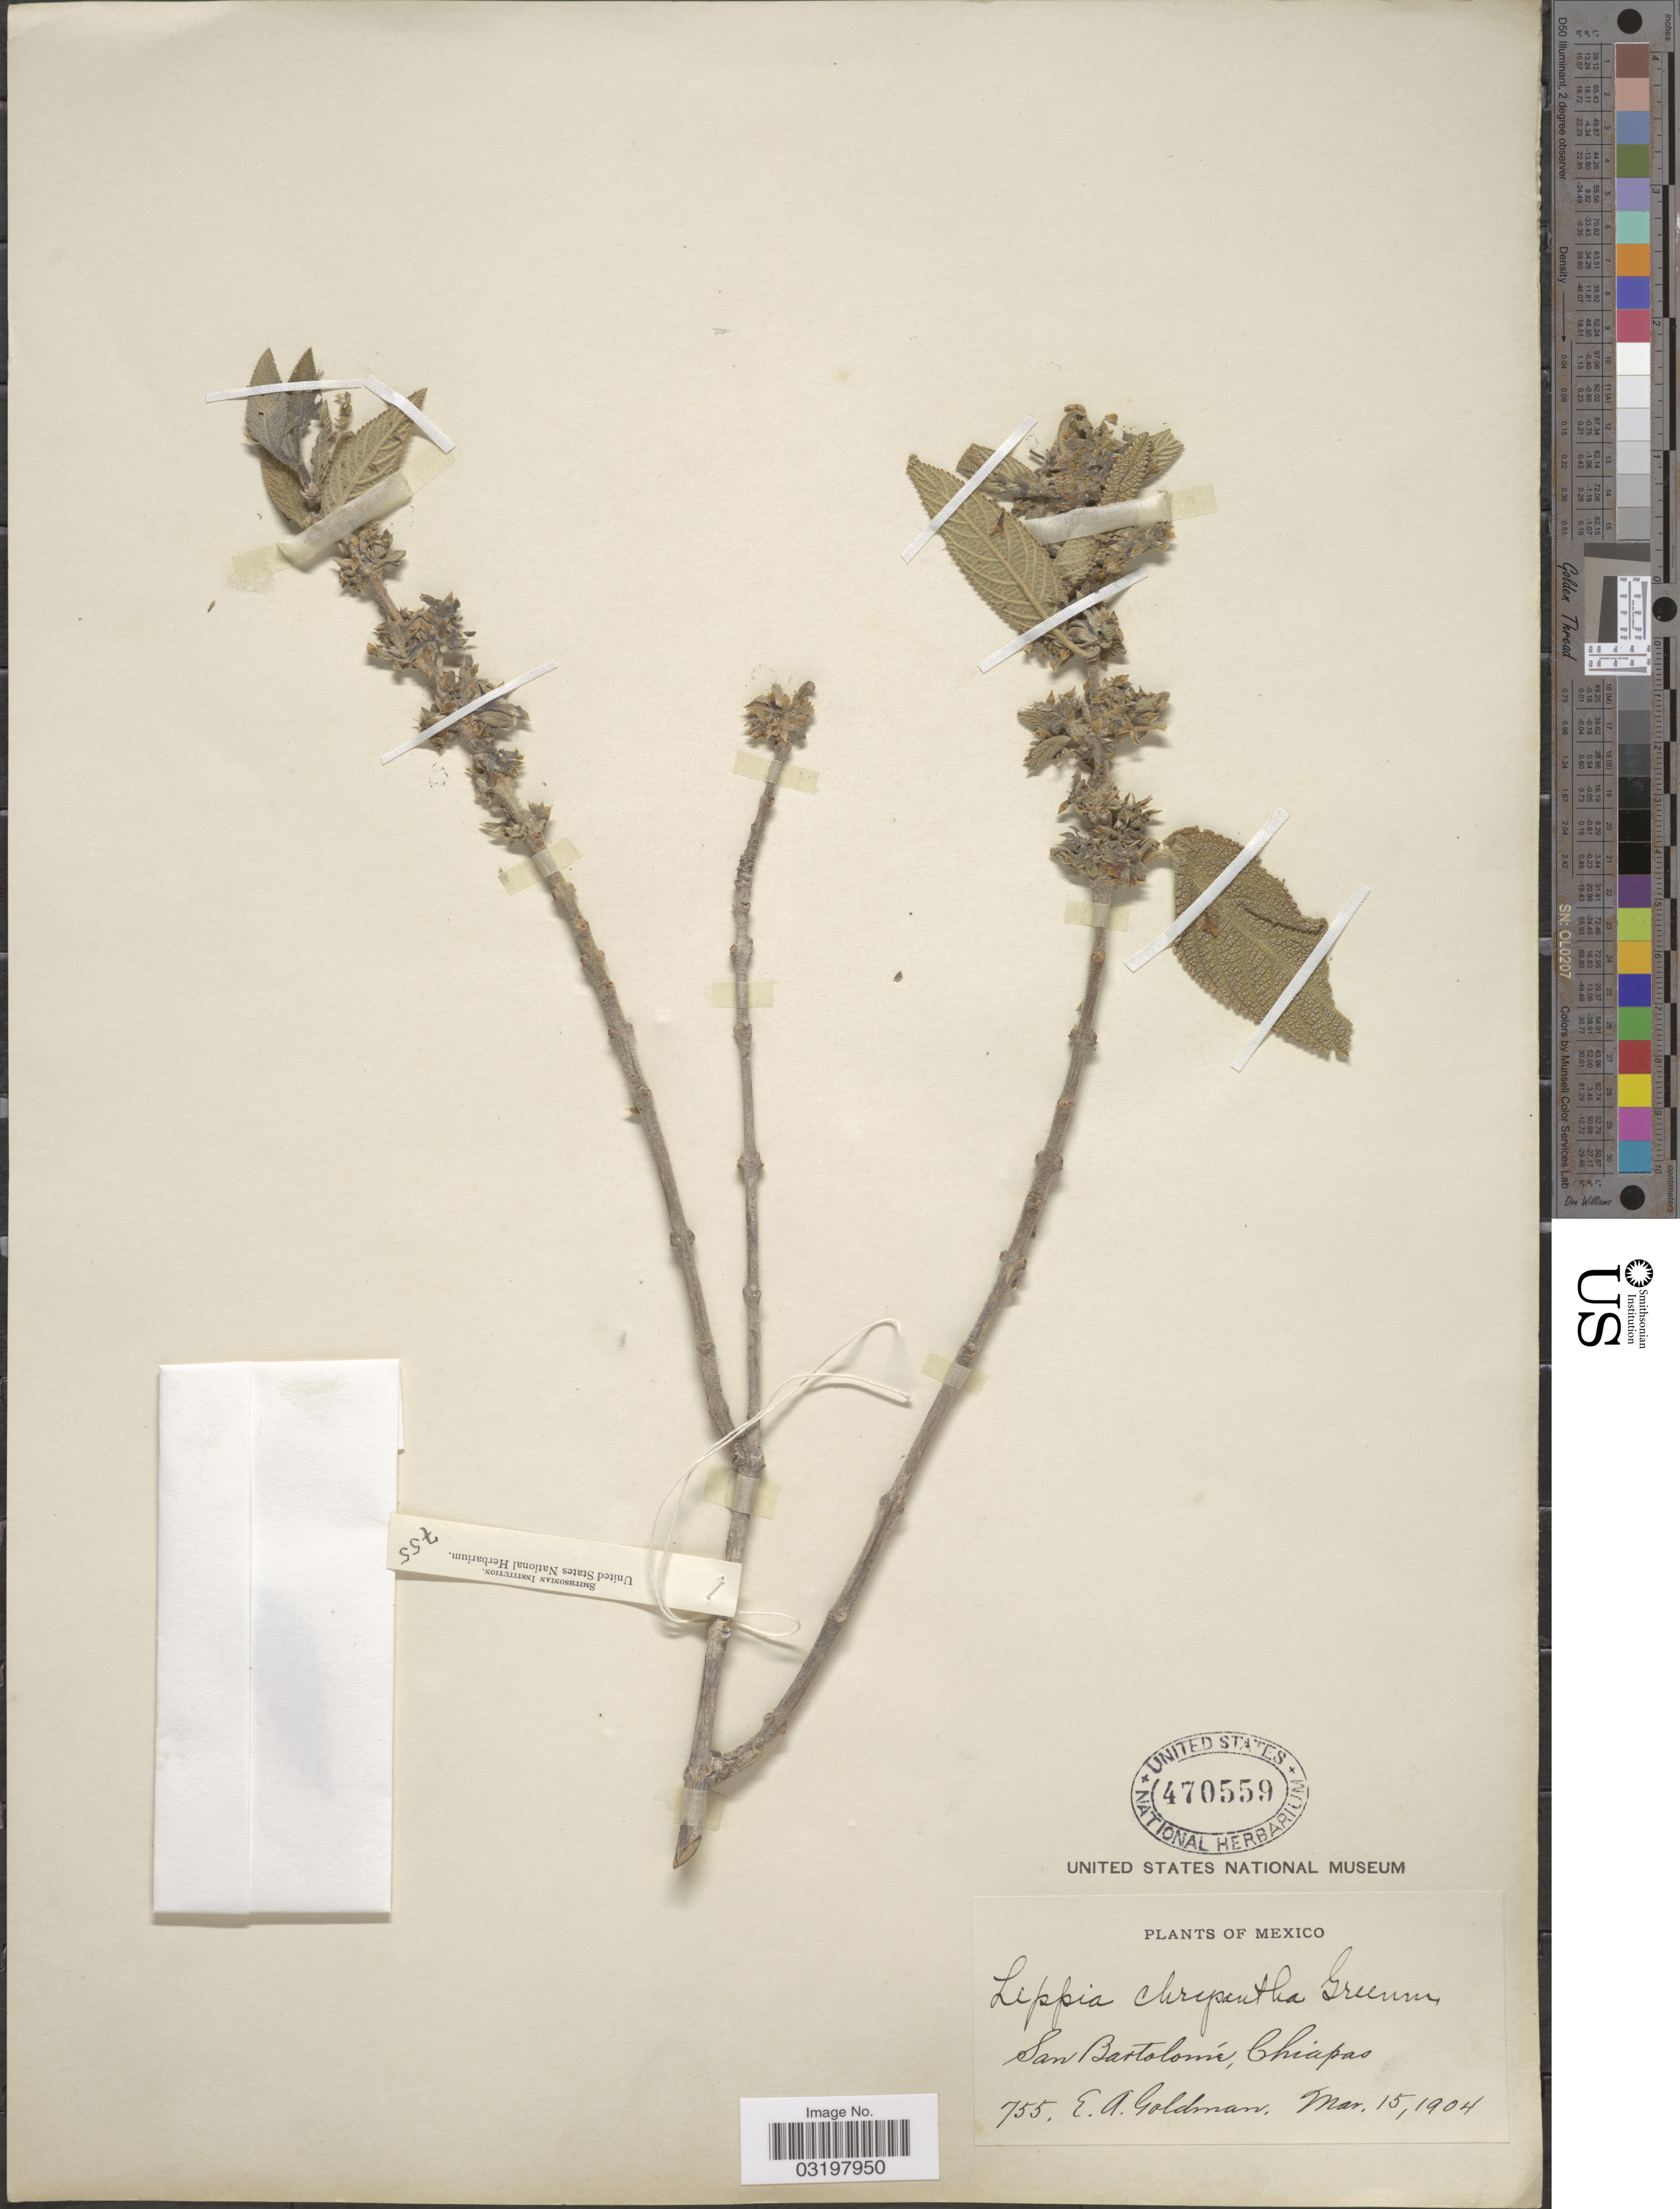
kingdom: Plantae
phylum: Tracheophyta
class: Magnoliopsida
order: Lamiales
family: Verbenaceae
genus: Lippia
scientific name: Lippia chrysantha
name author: Greenm.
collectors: E. A. Goldman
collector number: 755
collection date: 1904-03-15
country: Mexico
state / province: Chiapas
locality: San Bartolomé, Chiapas.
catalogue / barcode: US 470559